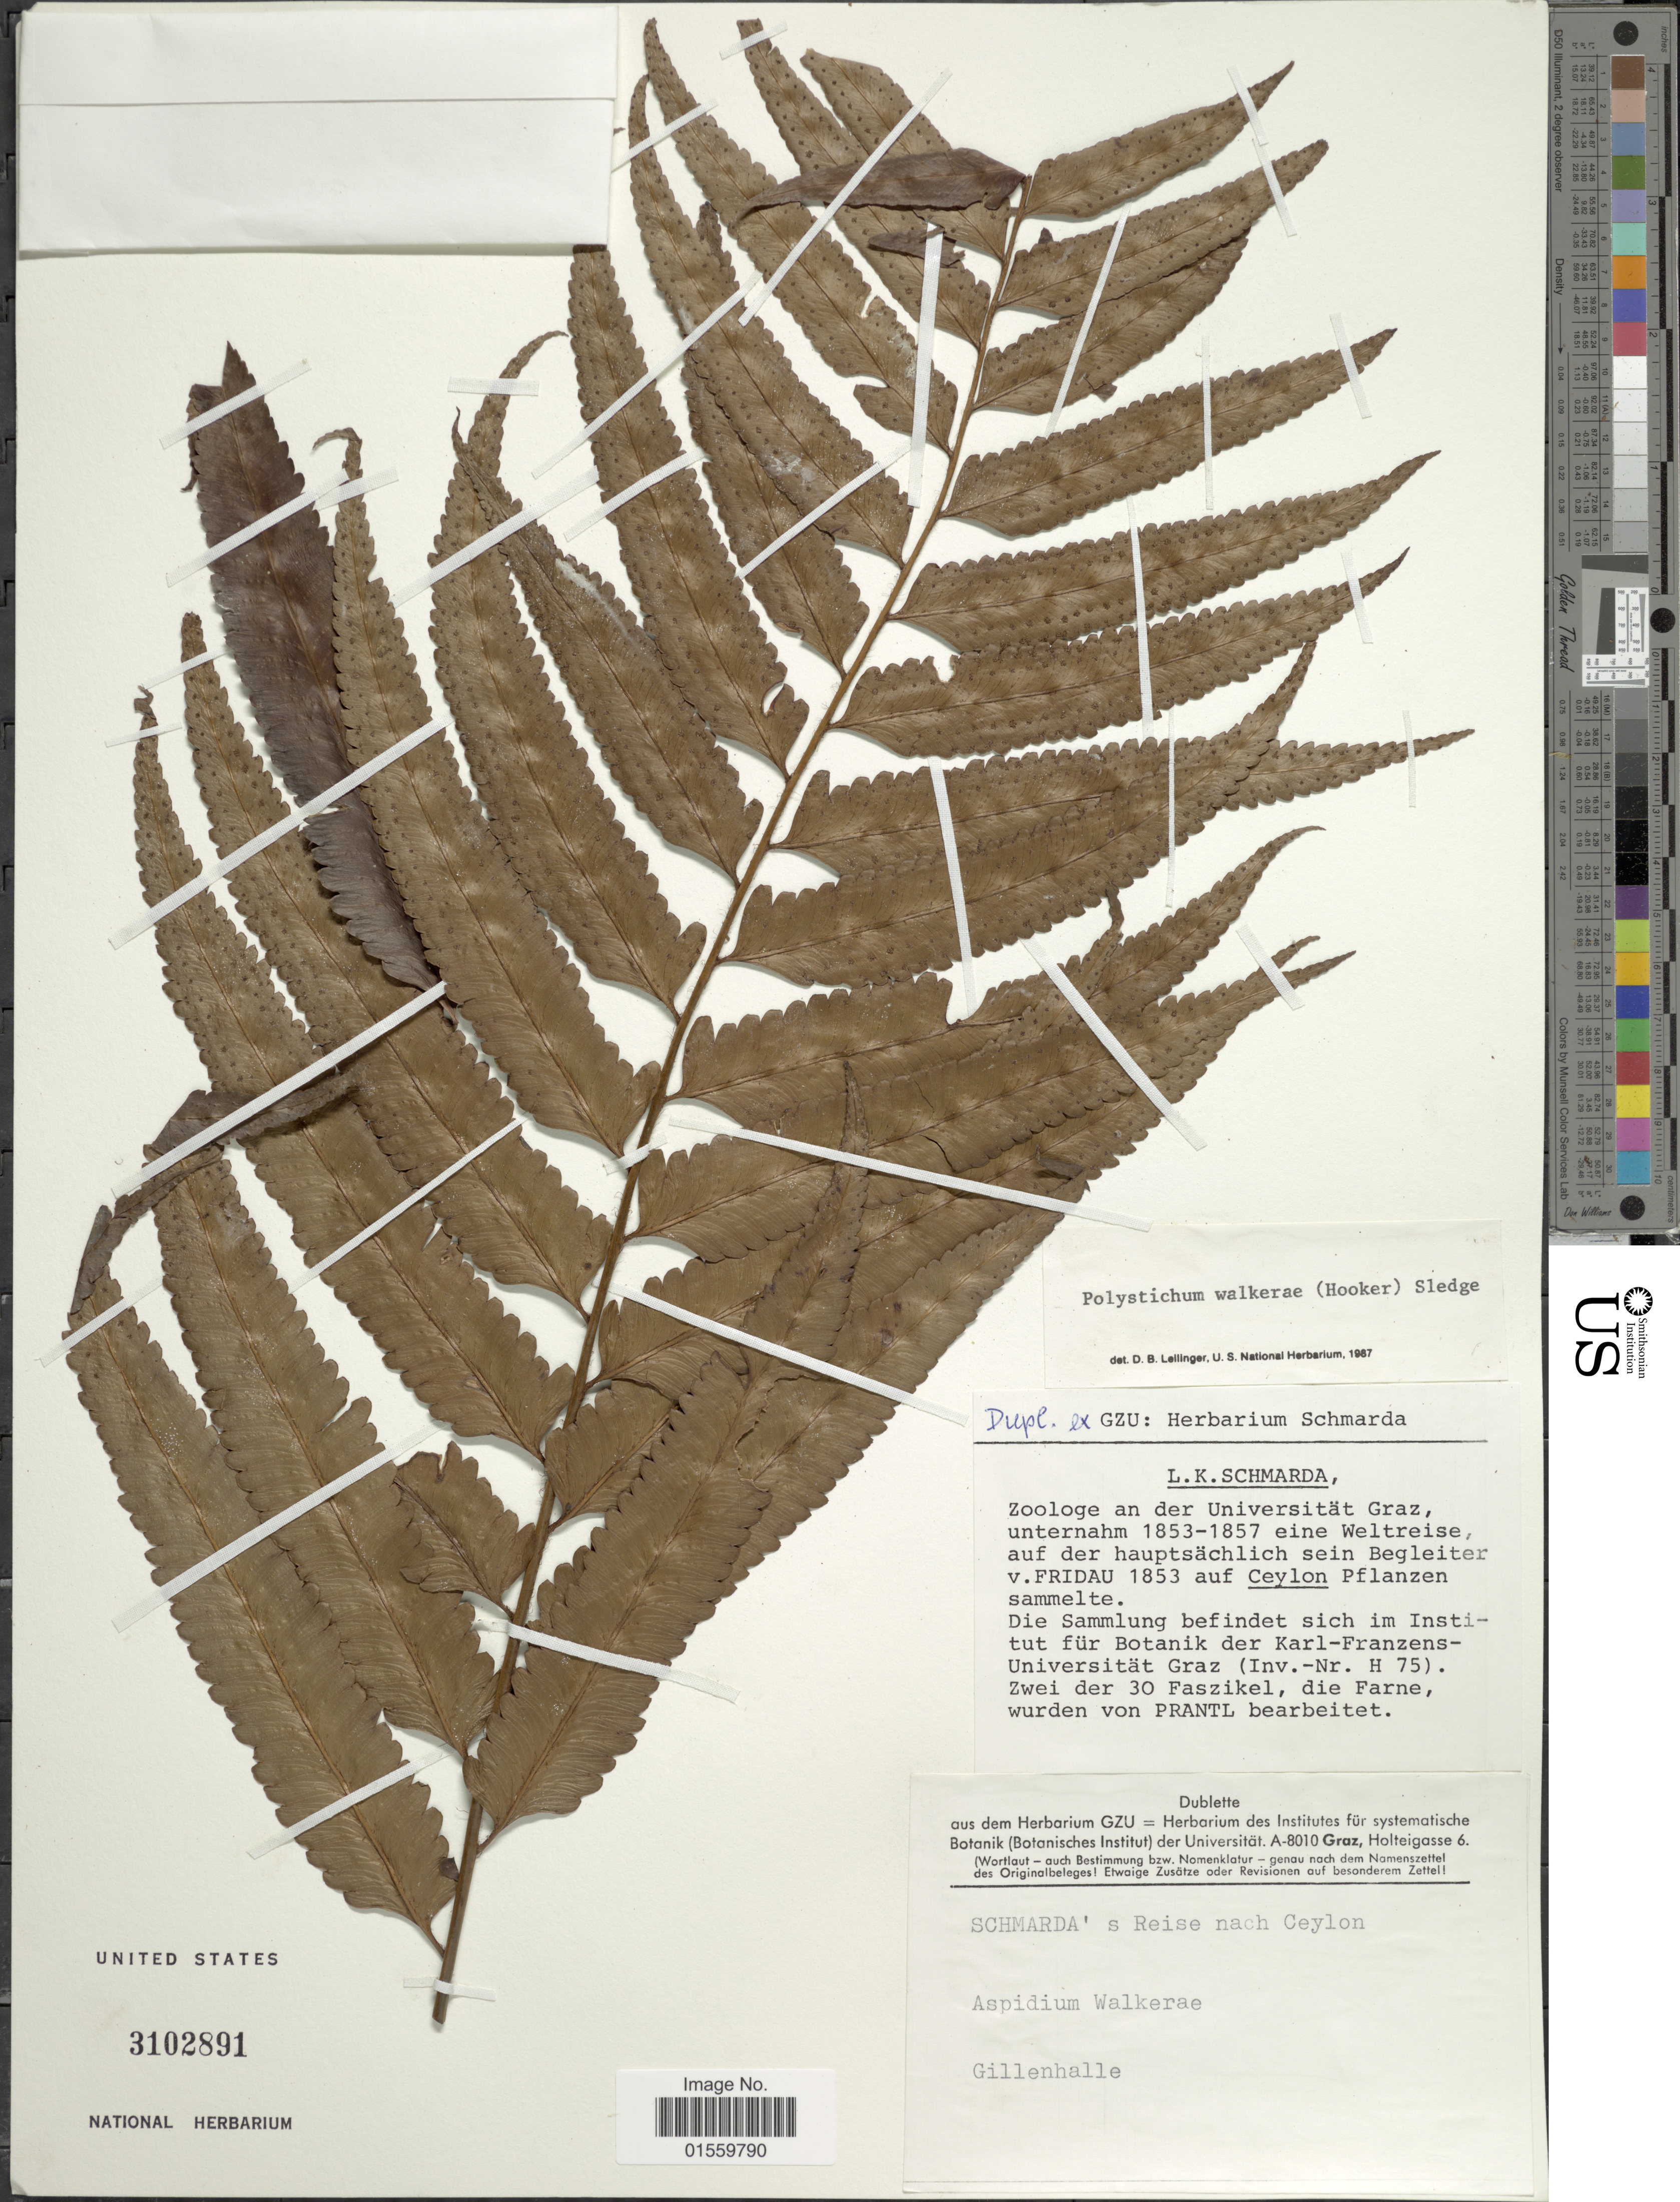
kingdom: Plantae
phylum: Tracheophyta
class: Polypodiopsida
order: Polypodiales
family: Dryopteridaceae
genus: Polystichum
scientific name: Polystichum walkerae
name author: (Hook.) Sledge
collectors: L. Schmarda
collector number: H75*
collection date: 1853/1857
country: Sri Lanka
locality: Ceylon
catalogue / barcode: US 3102891